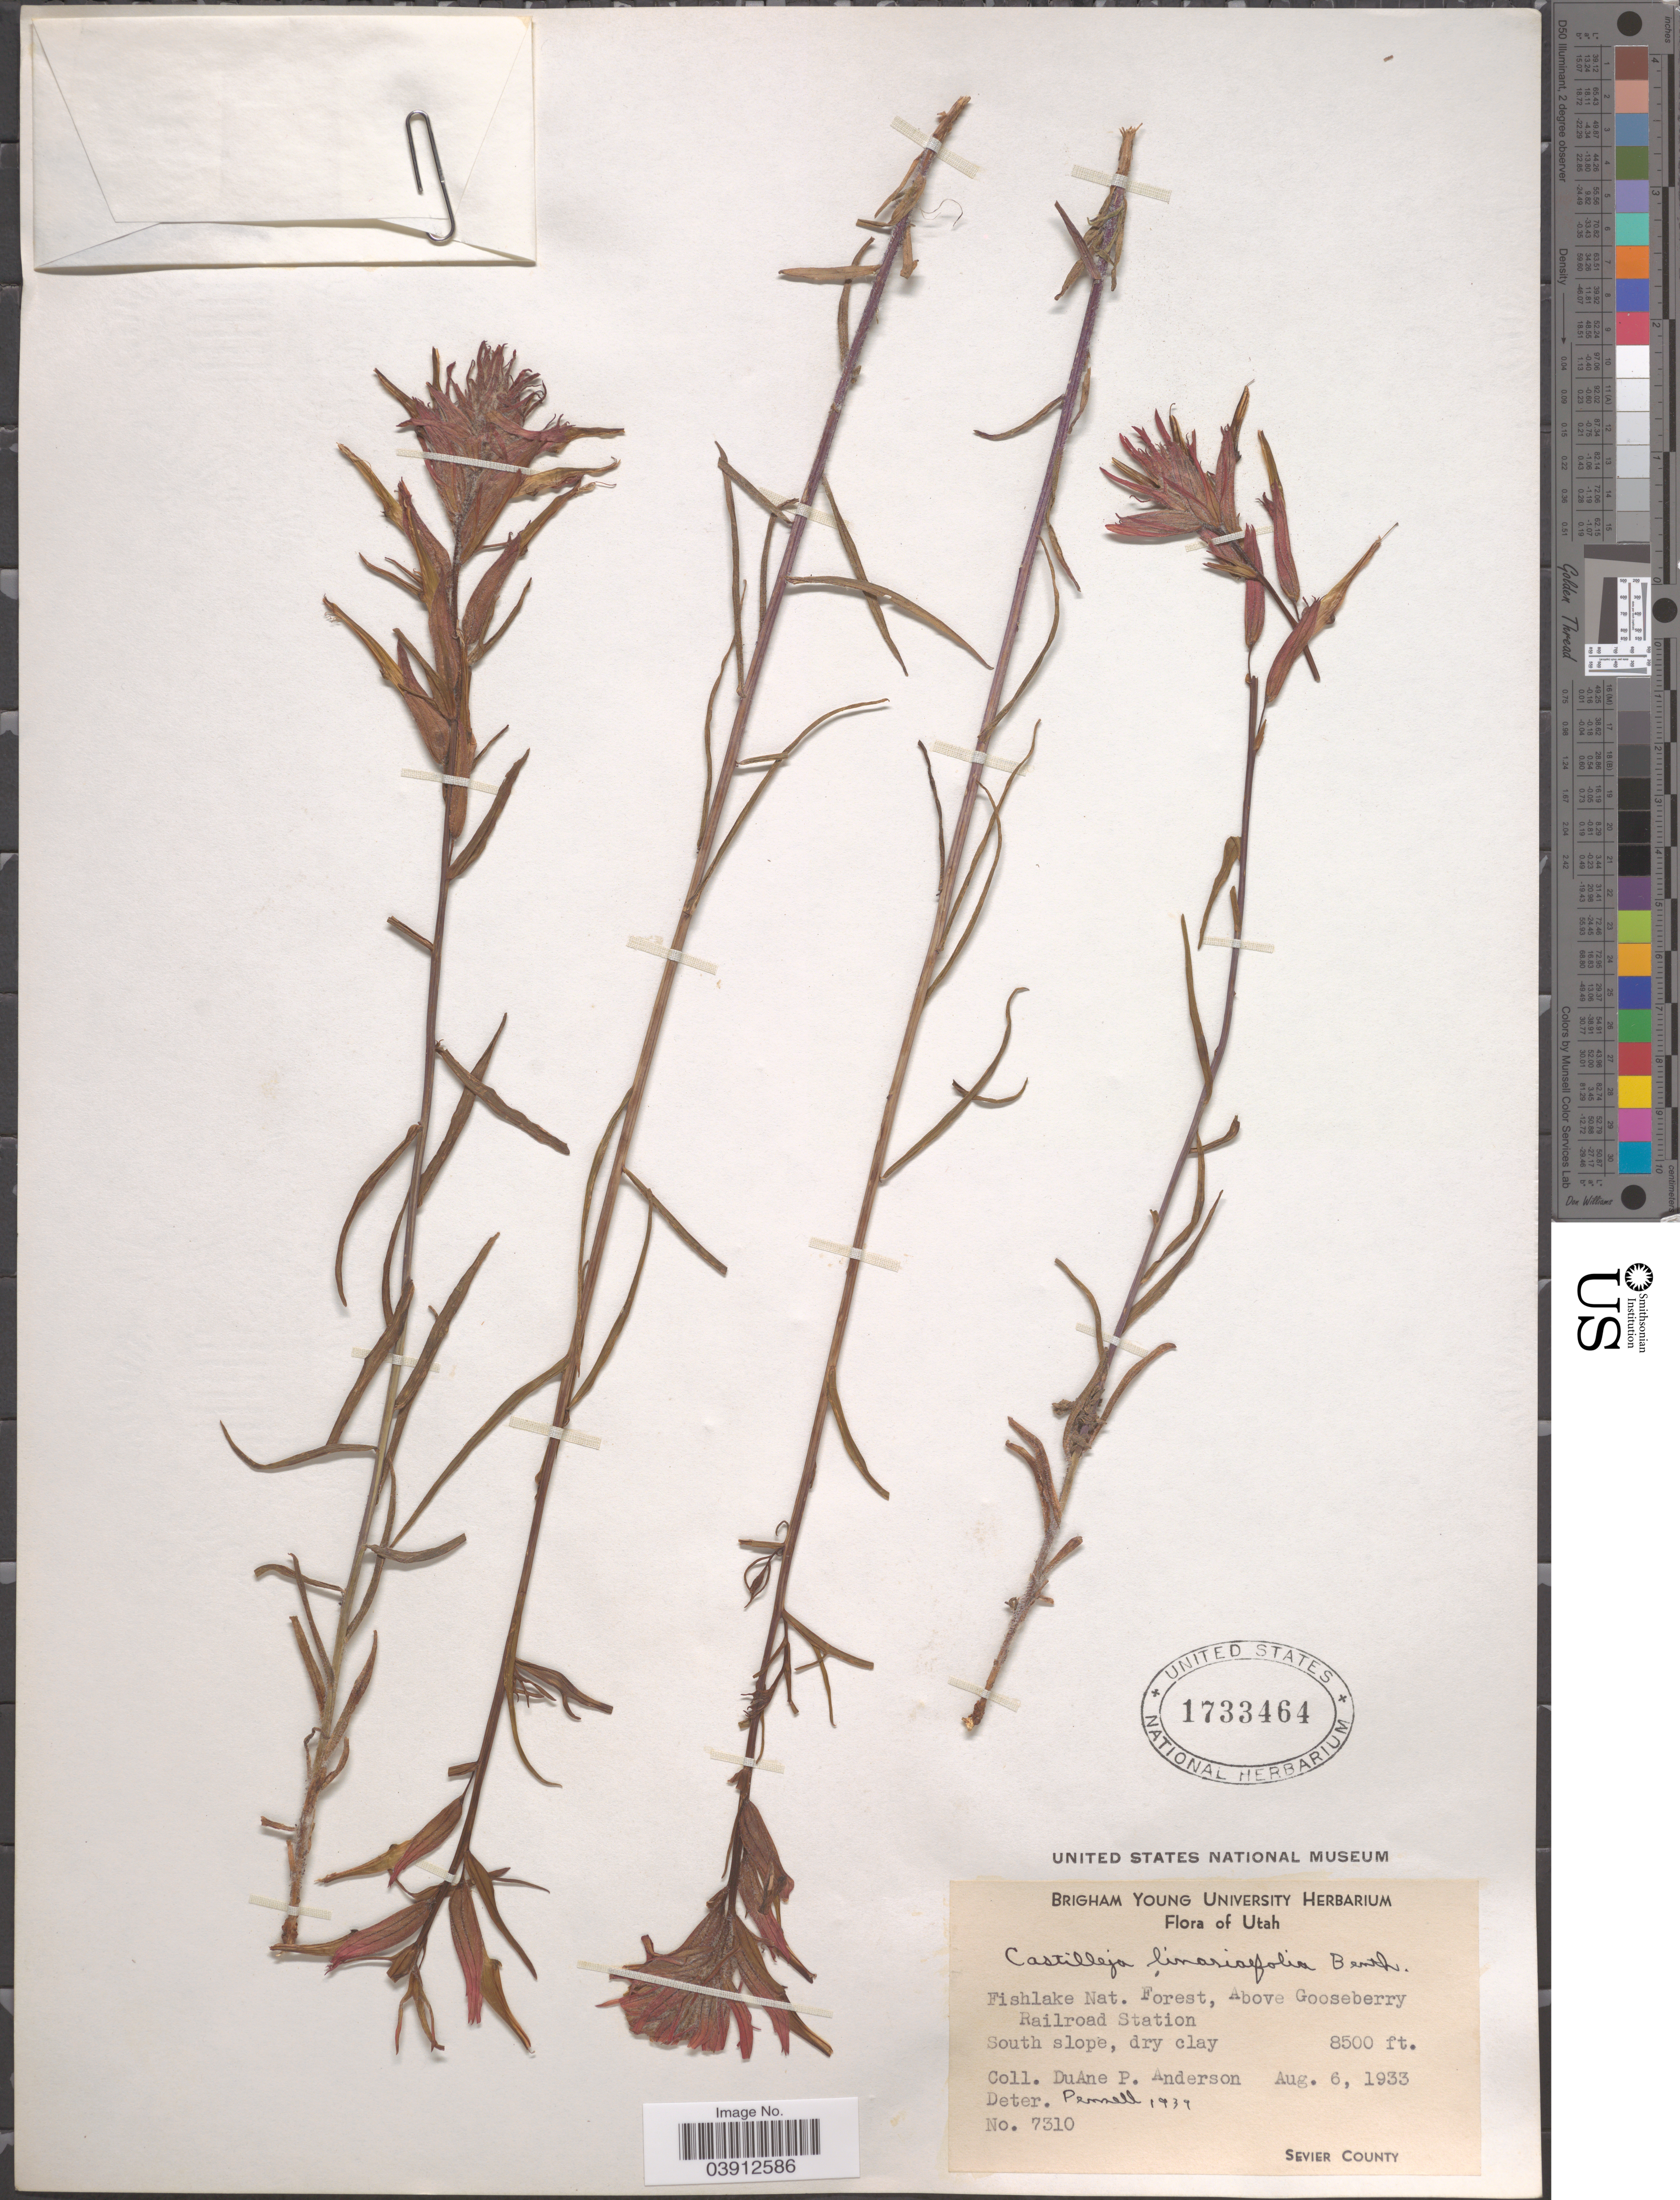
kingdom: Plantae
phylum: Tracheophyta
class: Magnoliopsida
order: Lamiales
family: Orobanchaceae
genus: Castilleja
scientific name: Castilleja linariifolia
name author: Benth.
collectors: D. Anderson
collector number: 7310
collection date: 1933-08-06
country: United States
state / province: Utah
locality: Fishlake Nat. Forest, Above Gooseberry Railroad Station. South slope. Sevier County.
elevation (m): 2591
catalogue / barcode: US 1733464